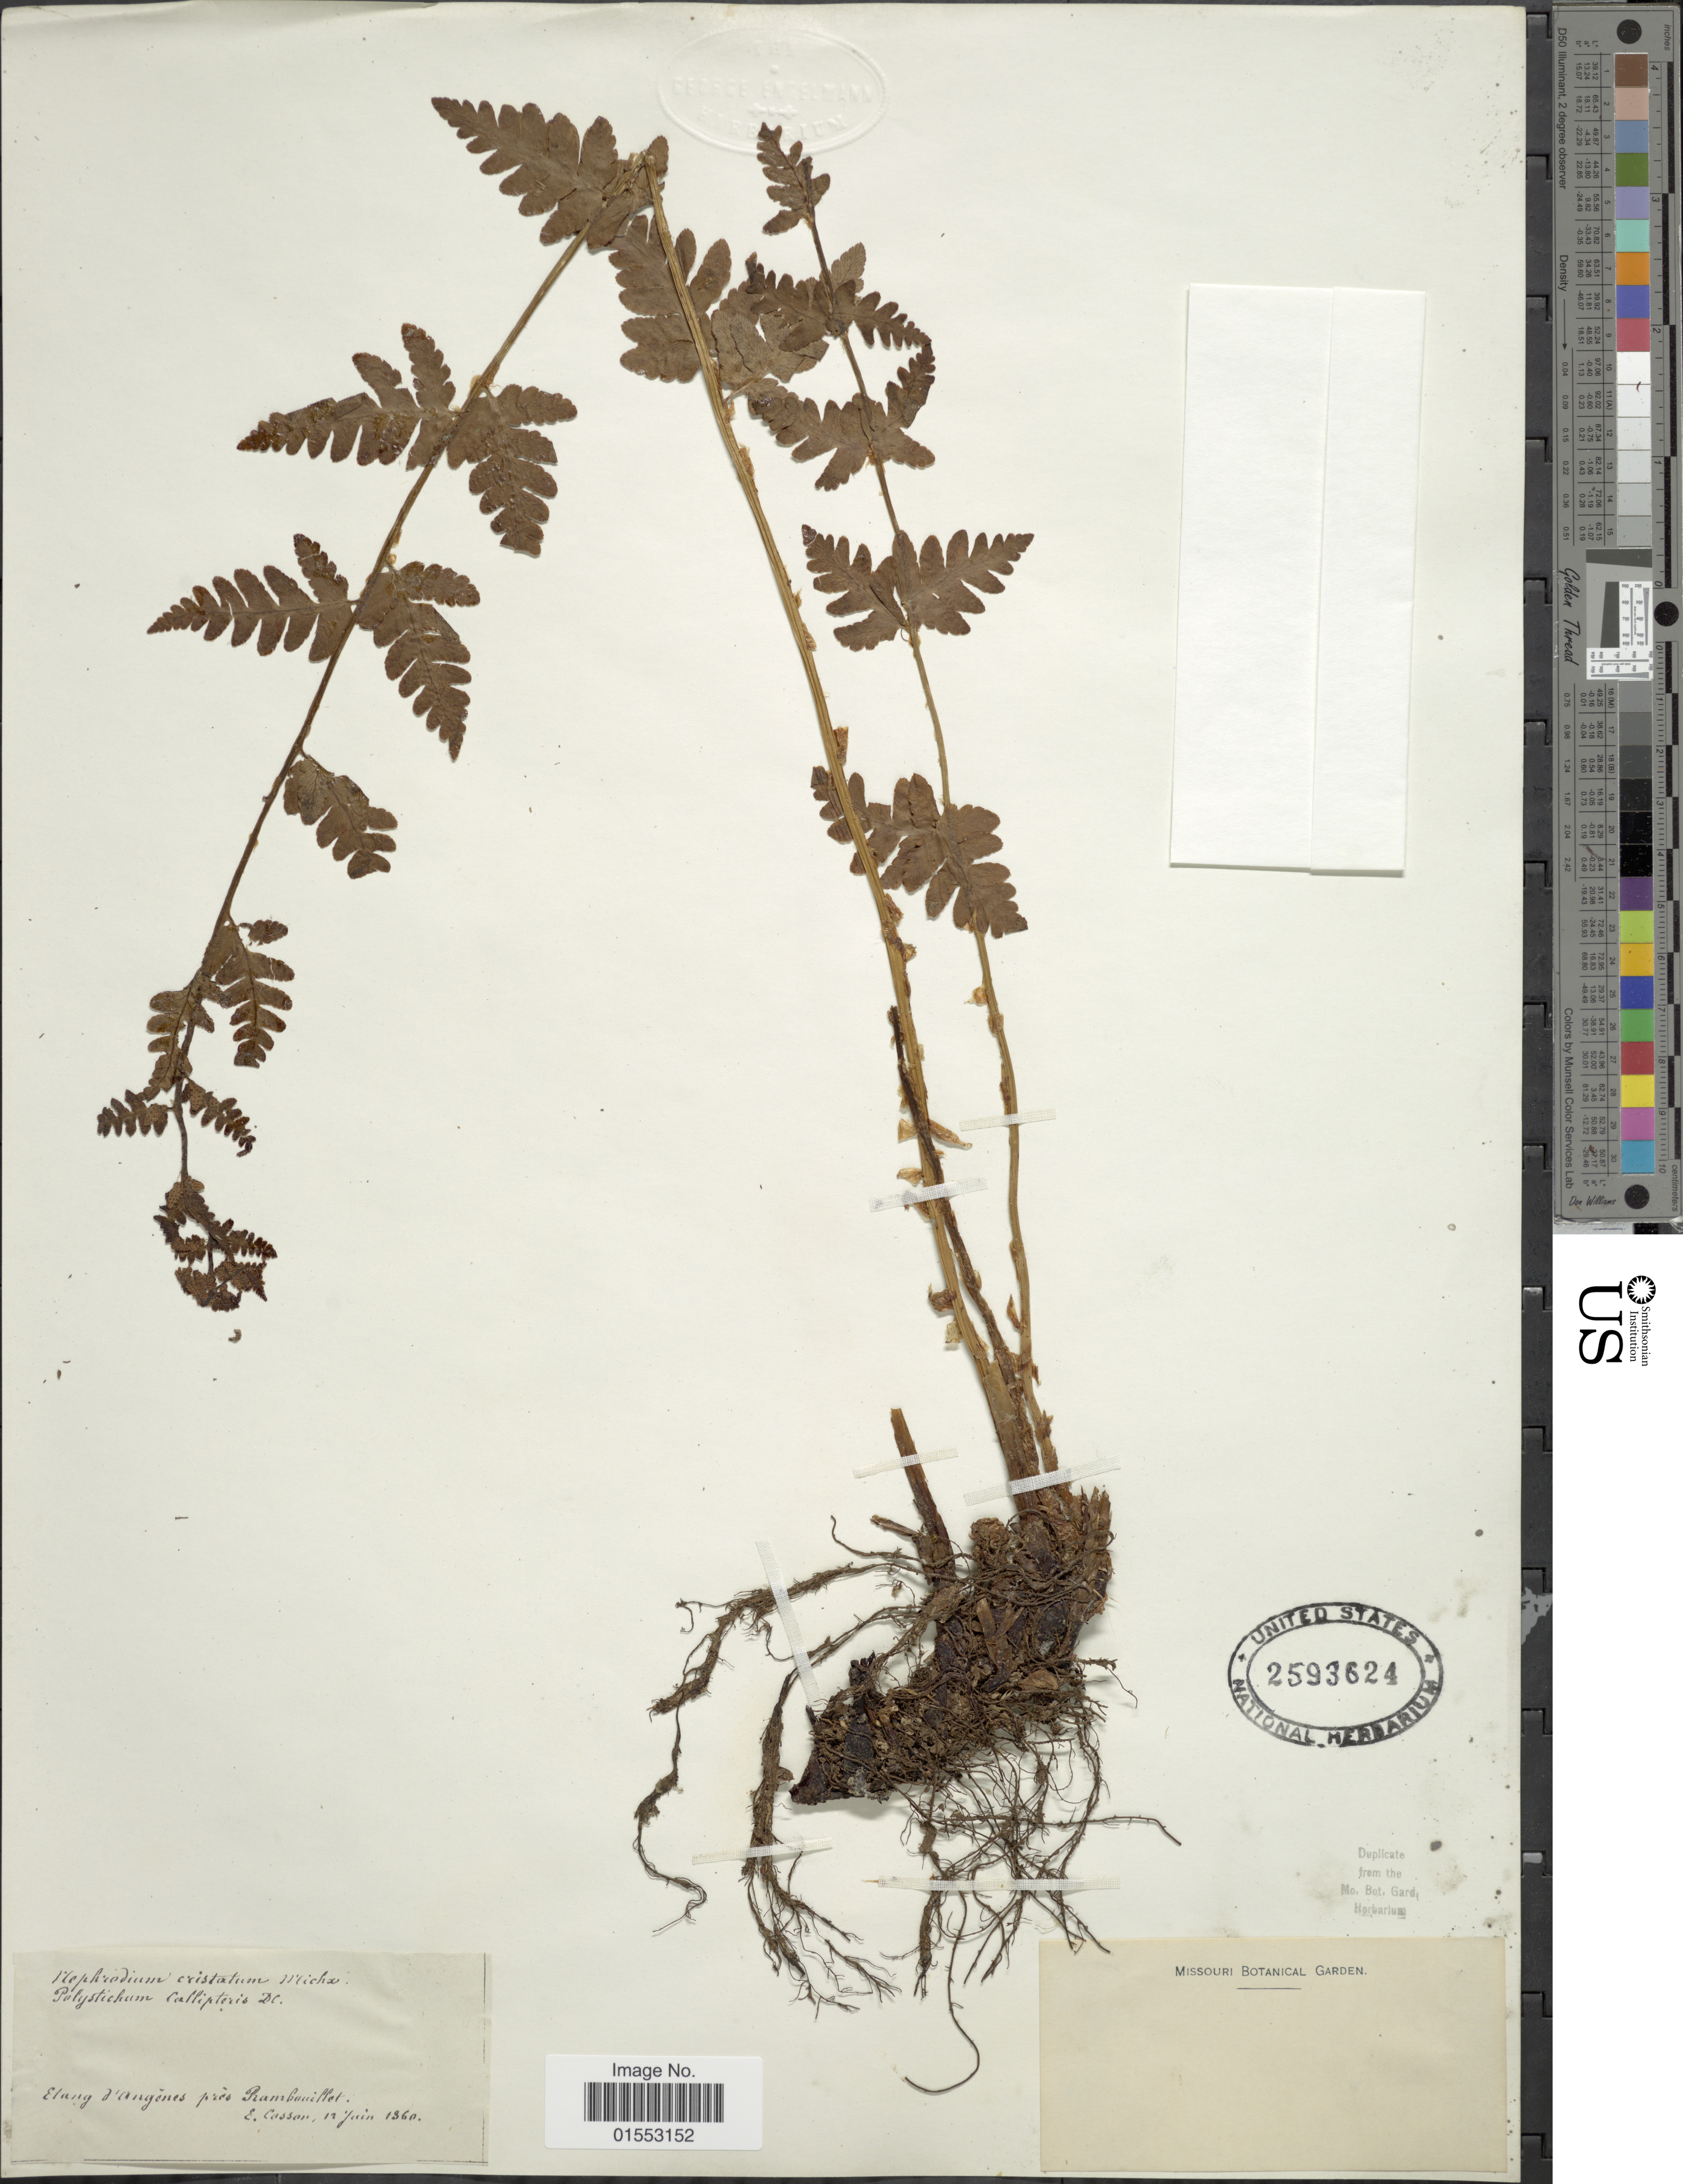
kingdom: Plantae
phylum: Tracheophyta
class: Polypodiopsida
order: Polypodiales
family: Dryopteridaceae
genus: Dryopteris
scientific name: Dryopteris cristata var. spinulosa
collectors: E. Cosson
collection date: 1860-06-12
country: France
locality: Etang [interpreted] d'Agnines pres Rambouillet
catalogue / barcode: US 2593624